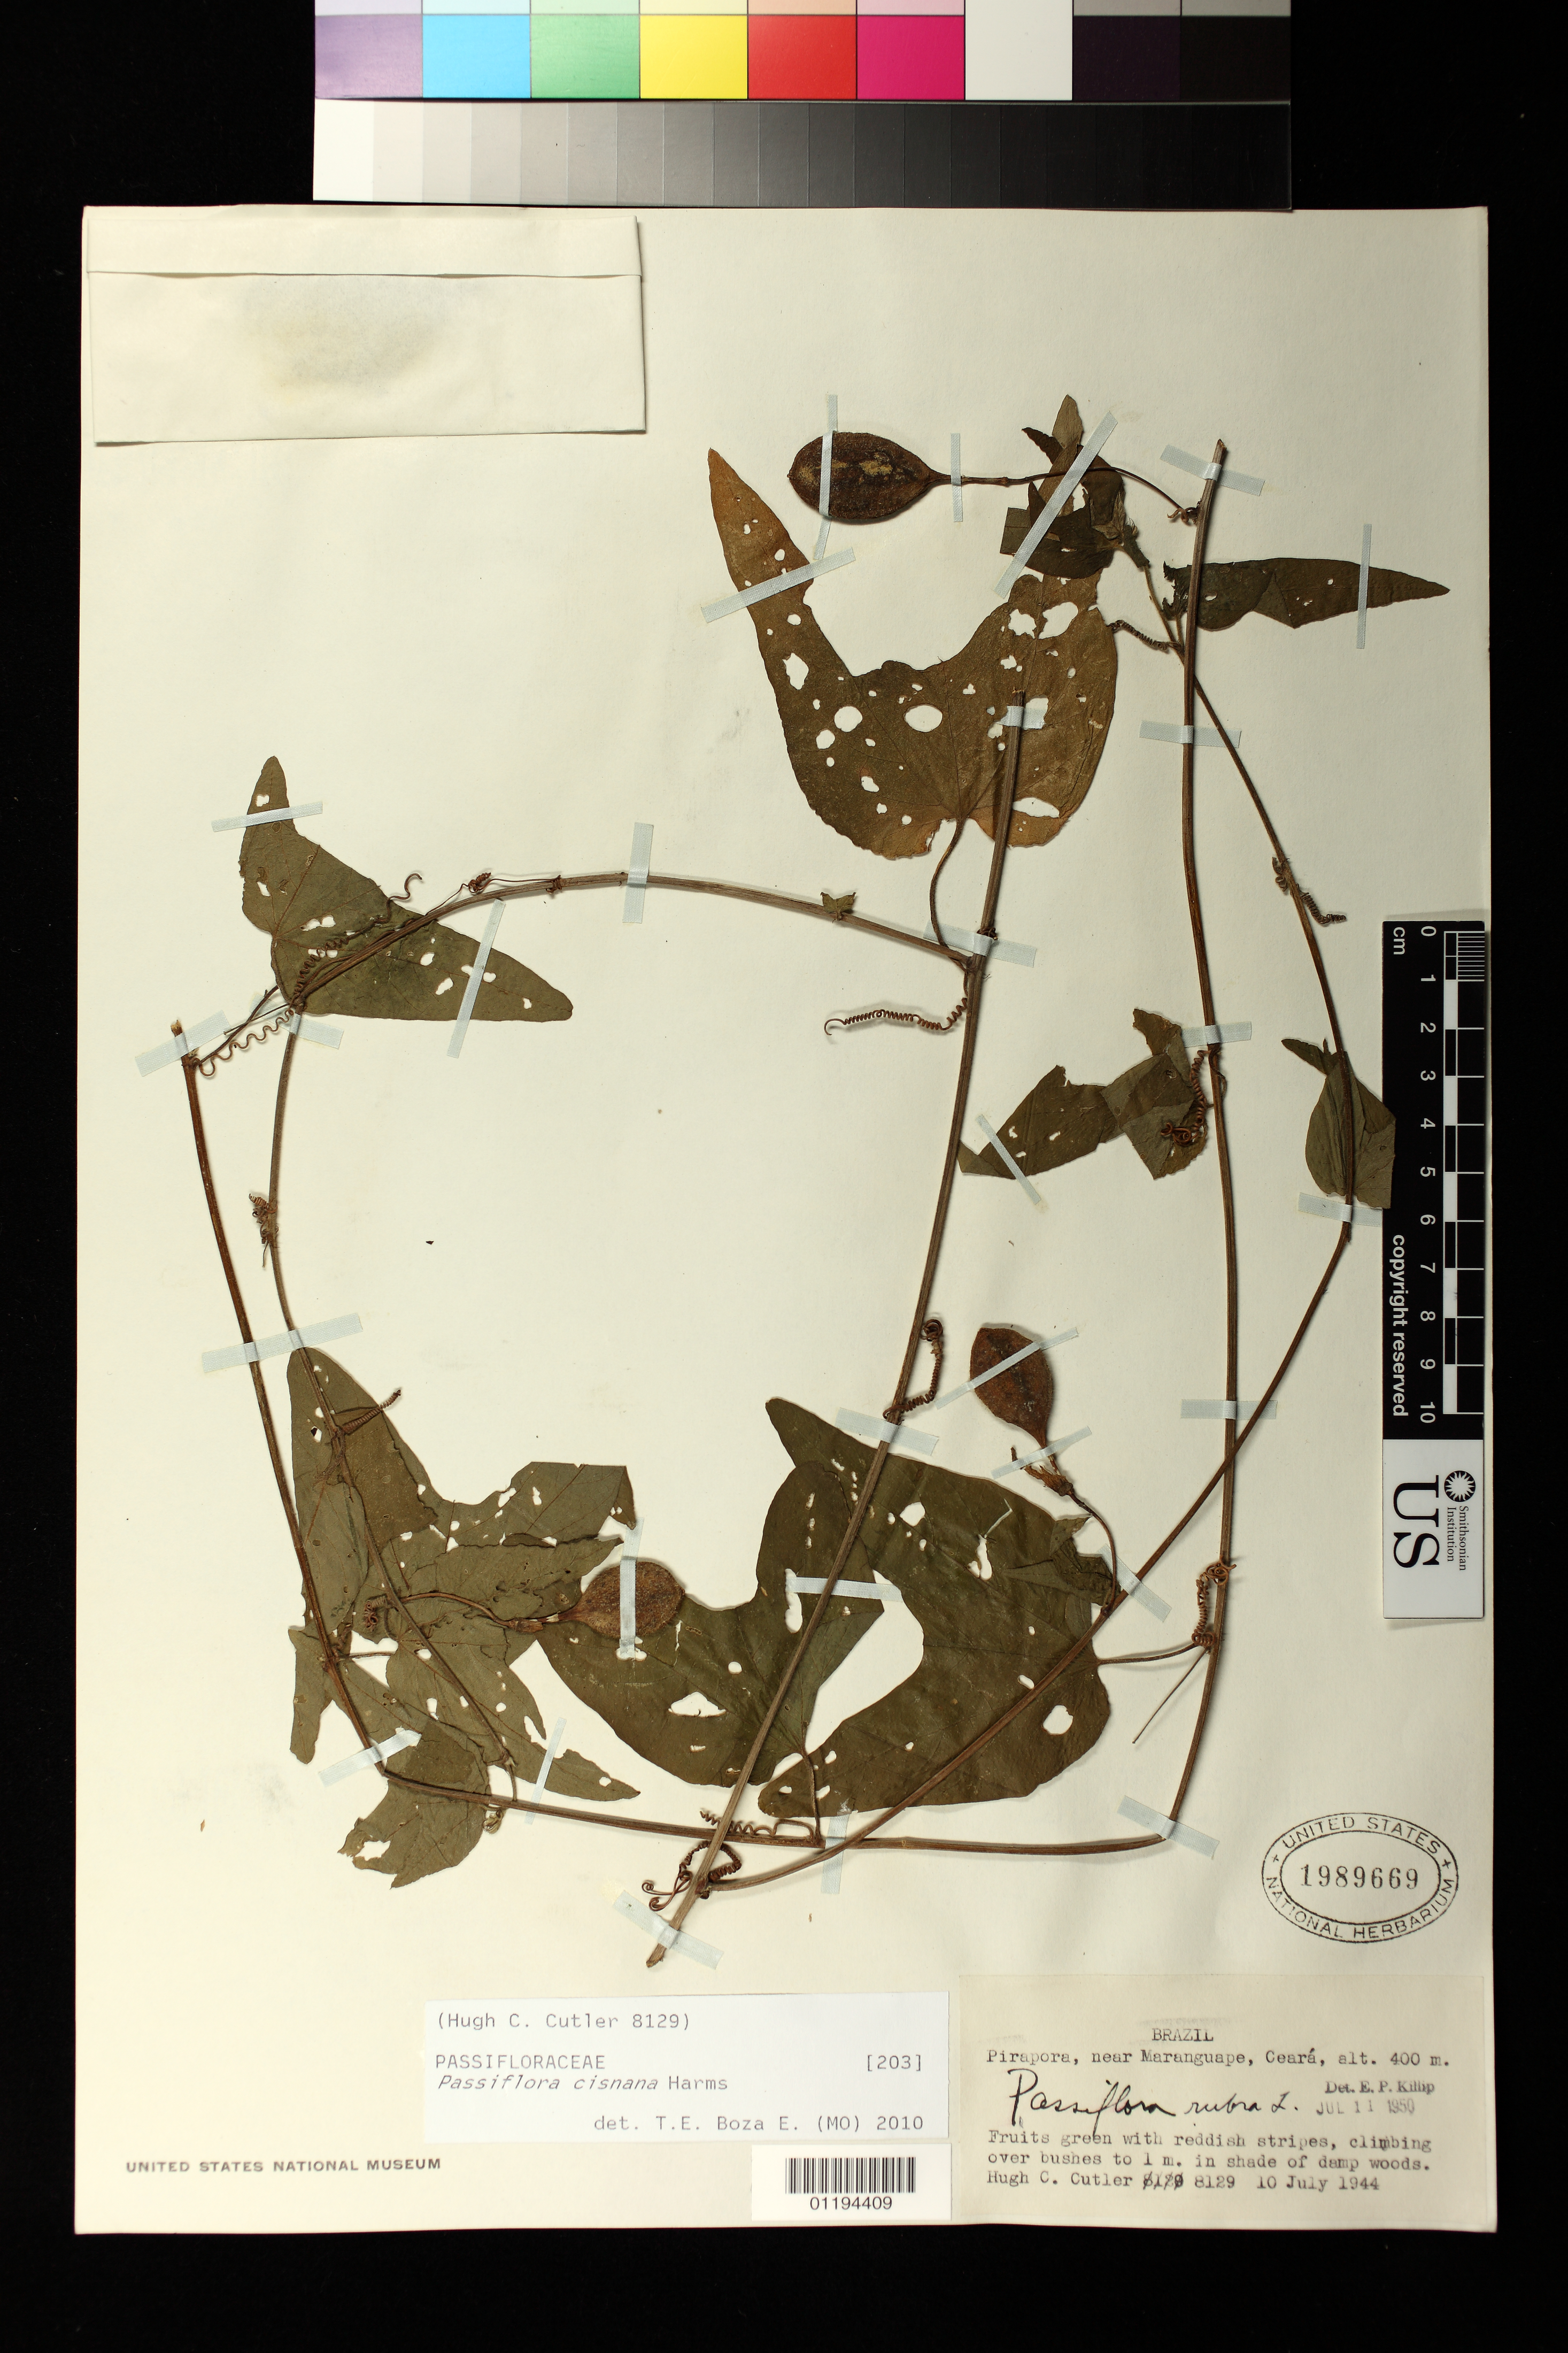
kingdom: Plantae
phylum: Tracheophyta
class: Magnoliopsida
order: Malpighiales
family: Passifloraceae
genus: Passiflora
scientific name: Passiflora cisnana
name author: Harms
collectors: H. C. Cutler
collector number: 8129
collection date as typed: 07 Oct 1944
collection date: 1944-10-07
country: Brazil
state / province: Ceará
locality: Pirapora,near Maranguape, Ceara.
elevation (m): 400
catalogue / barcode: US 1989669